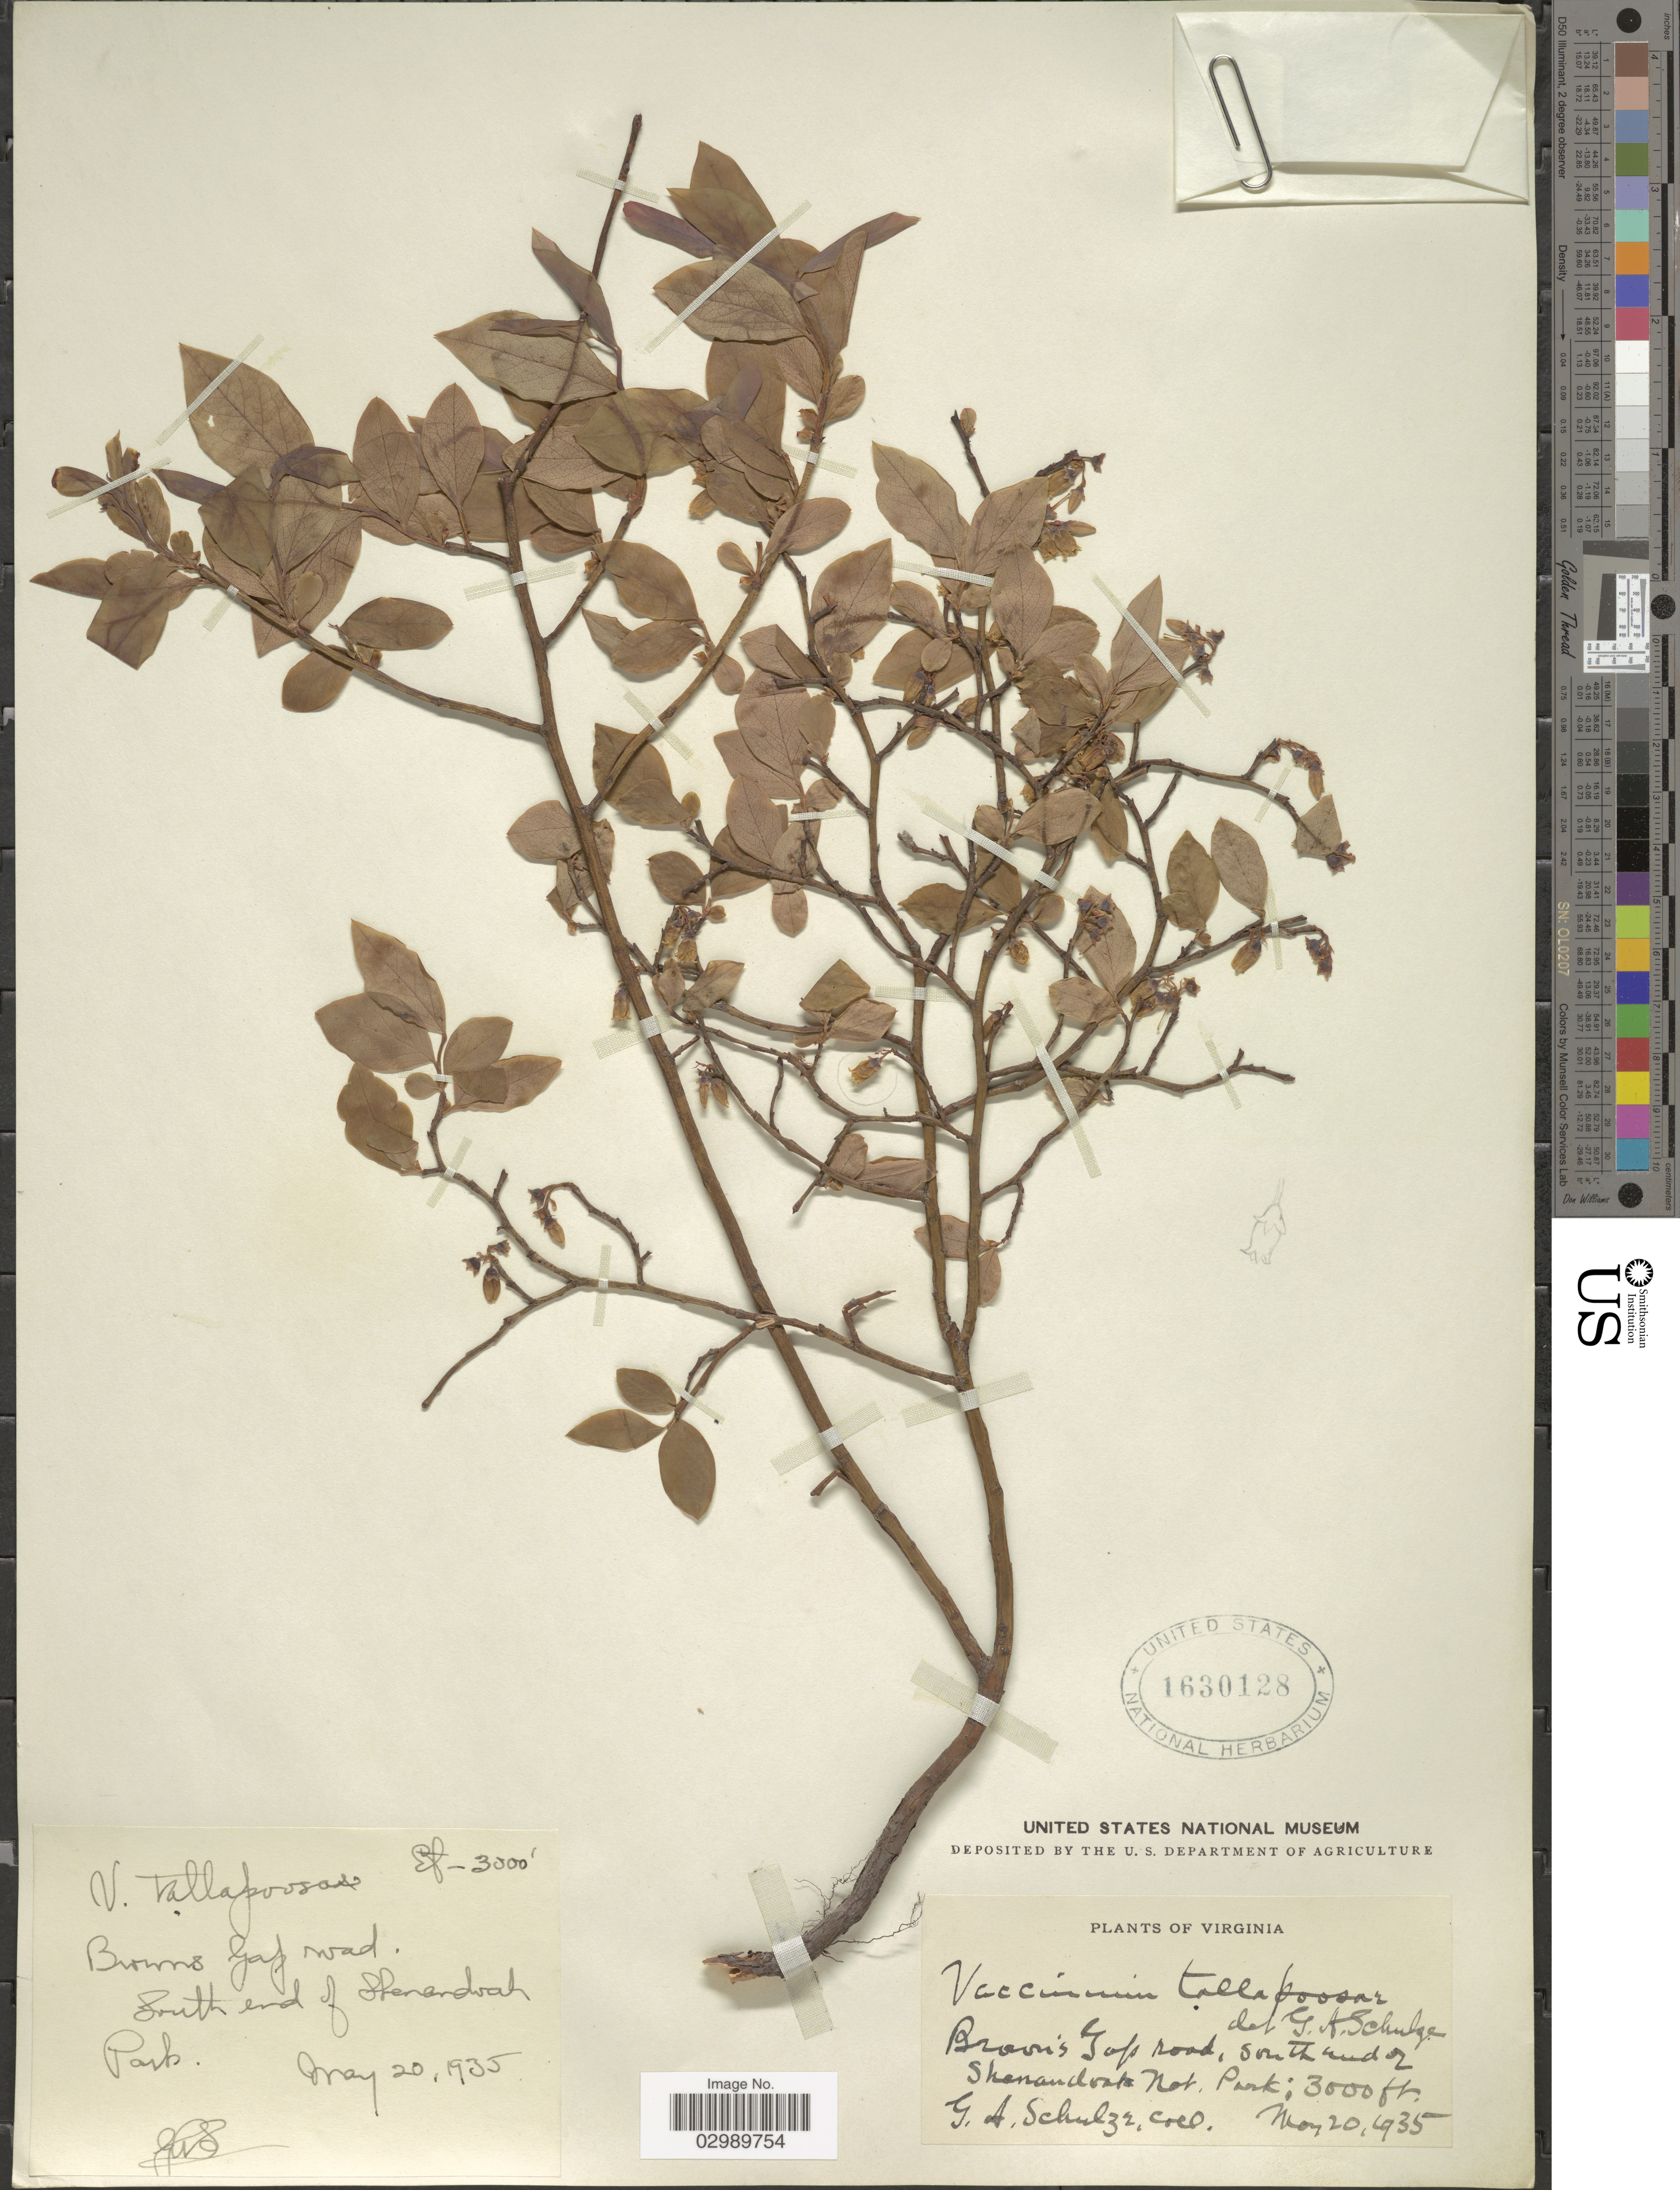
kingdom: Plantae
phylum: Tracheophyta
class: Magnoliopsida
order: Ericales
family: Ericaceae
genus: Vaccinium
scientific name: Vaccinium tallapusae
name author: (Coville ex Small) Uphof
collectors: G. A. Schulze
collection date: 1935-05-20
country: United States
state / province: Virginia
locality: Brown's Gap road, south end of Shenandoah Nat. Park.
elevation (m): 914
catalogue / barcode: US 1630128